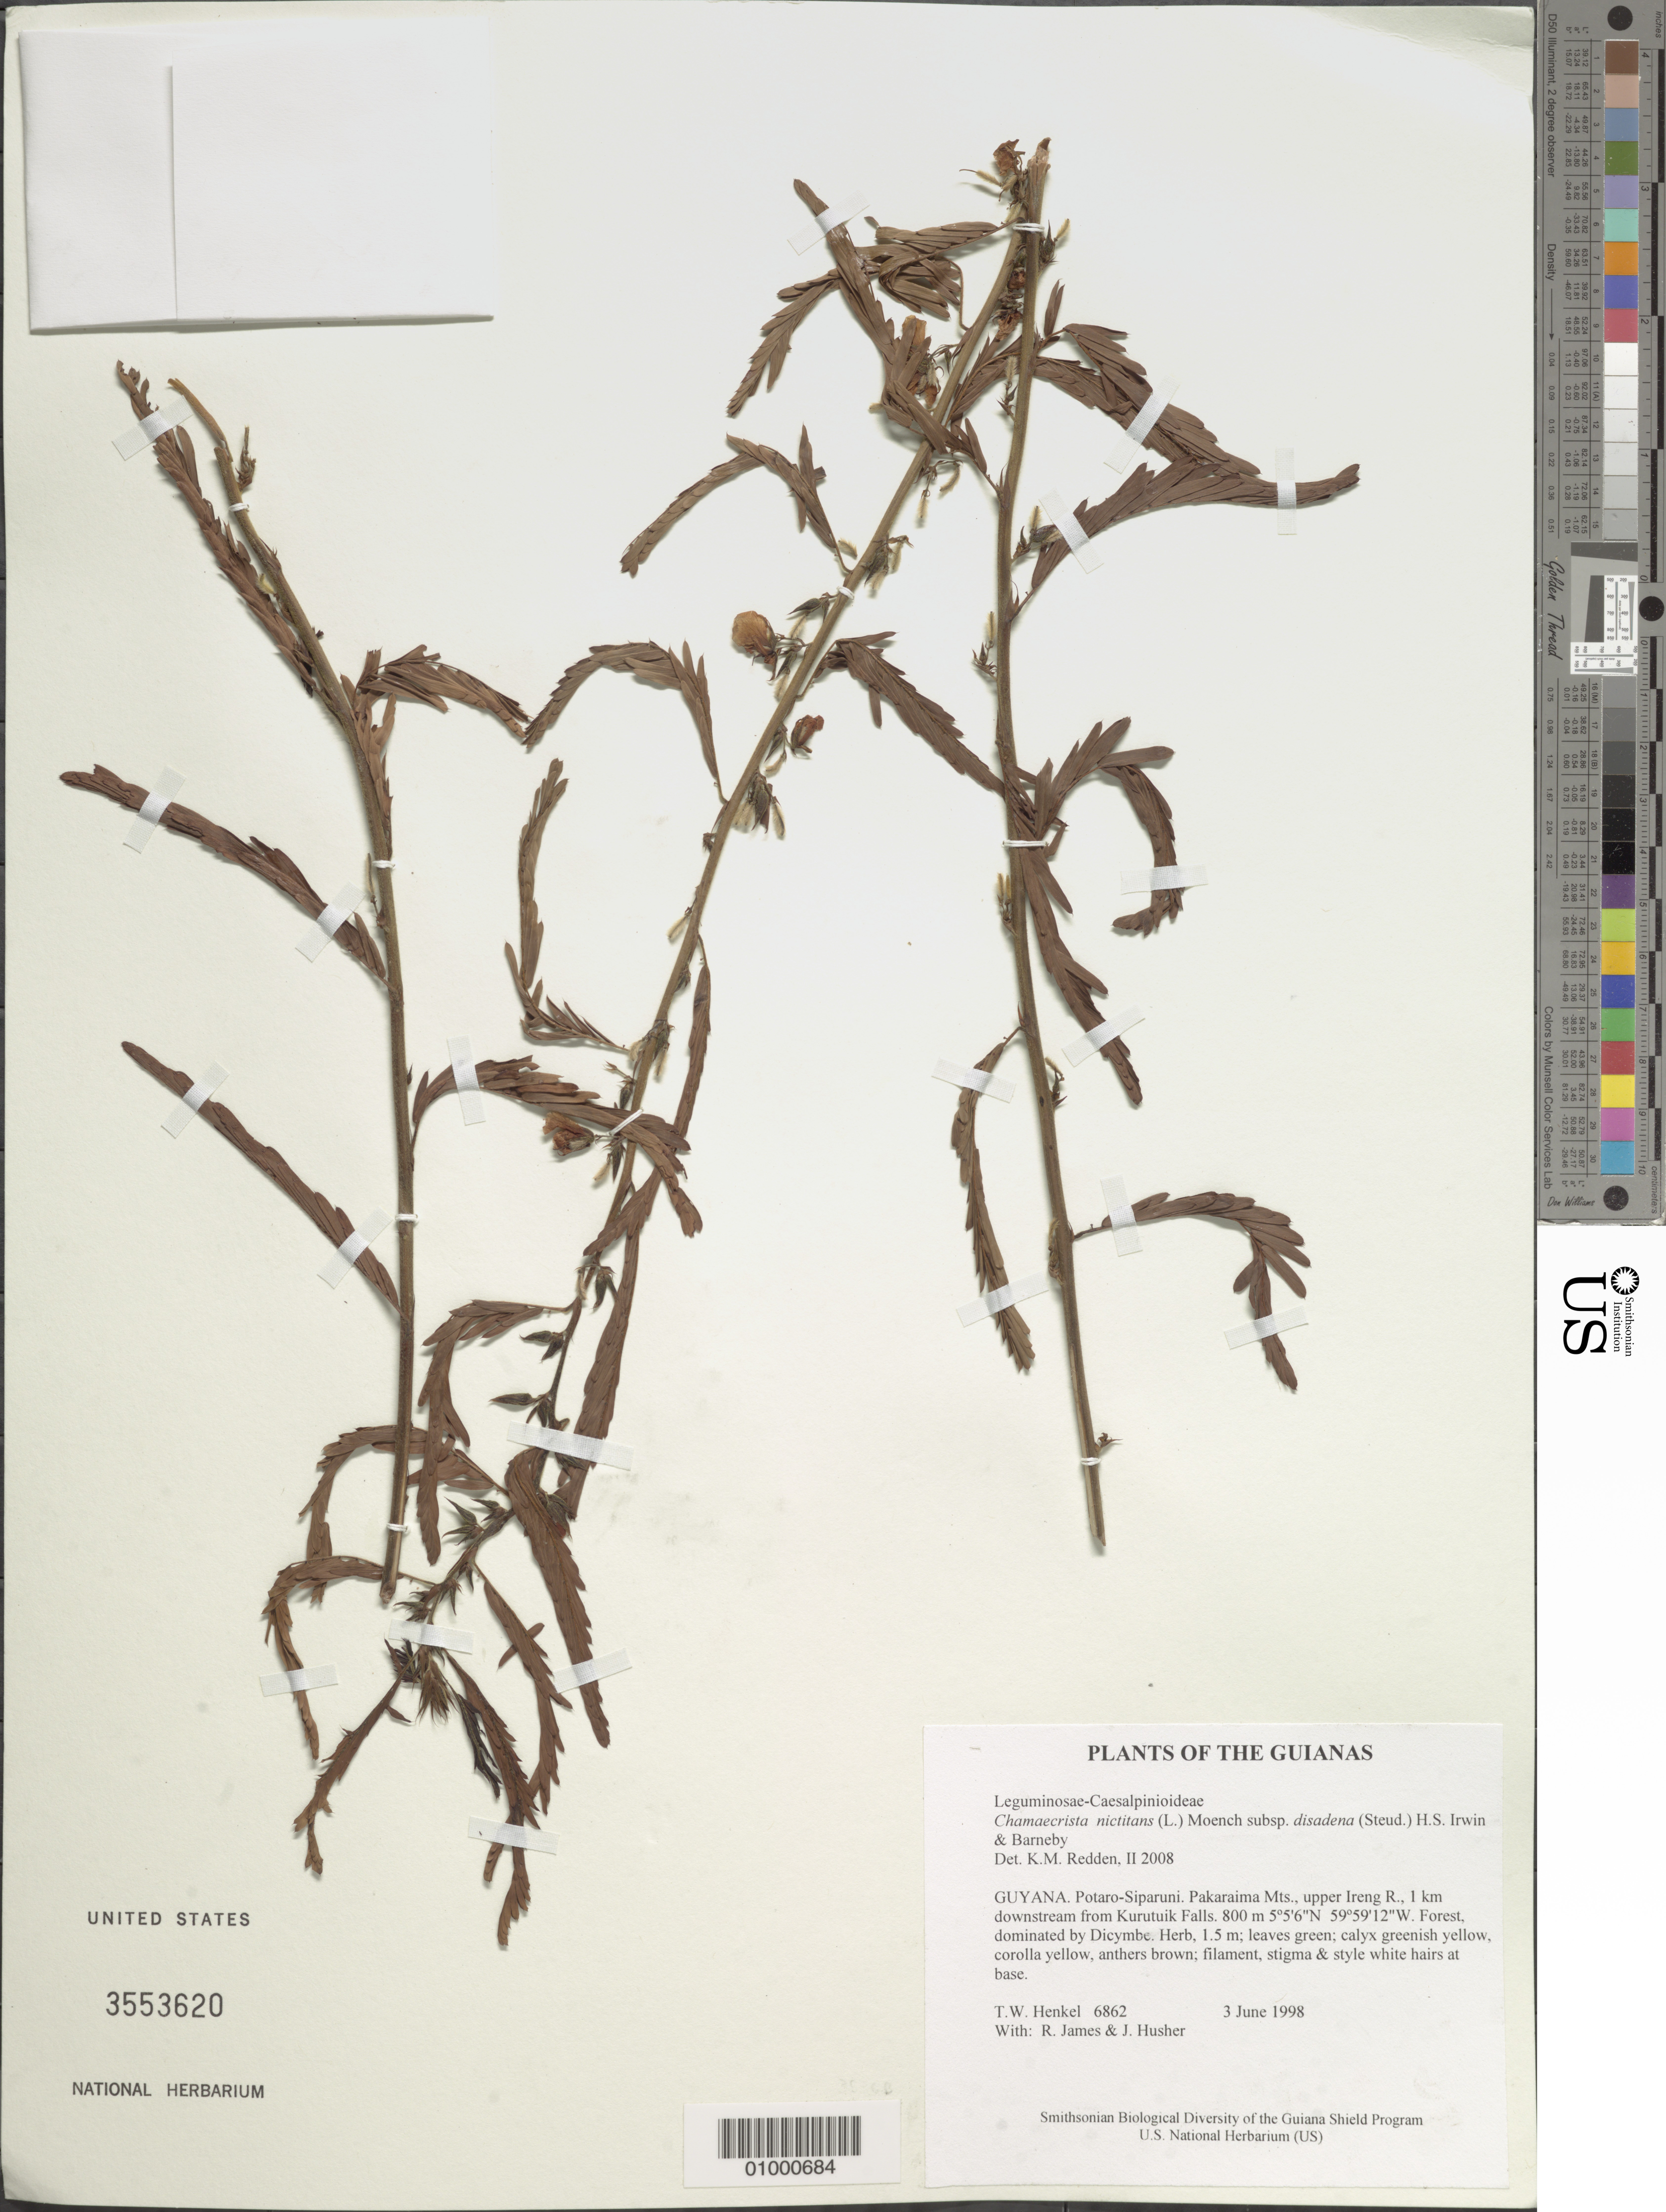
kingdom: Plantae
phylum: Tracheophyta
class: Magnoliopsida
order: Fabales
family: Fabaceae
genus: Chamaecrista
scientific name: Chamaecrista nictitans var. disadena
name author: (Steud.) H.S. Irwin & Barneby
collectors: T. Henkel, R. James & J. Husher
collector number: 6862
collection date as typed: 3 June 1998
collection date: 1998-06-03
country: Guyana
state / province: Potaro-Siparuni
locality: Pakaraima Mts., upper Ireng R., 1 km downstream from Kurutuik Falls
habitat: Forest, dominated by Dicymbe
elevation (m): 800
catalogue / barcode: US 3553620